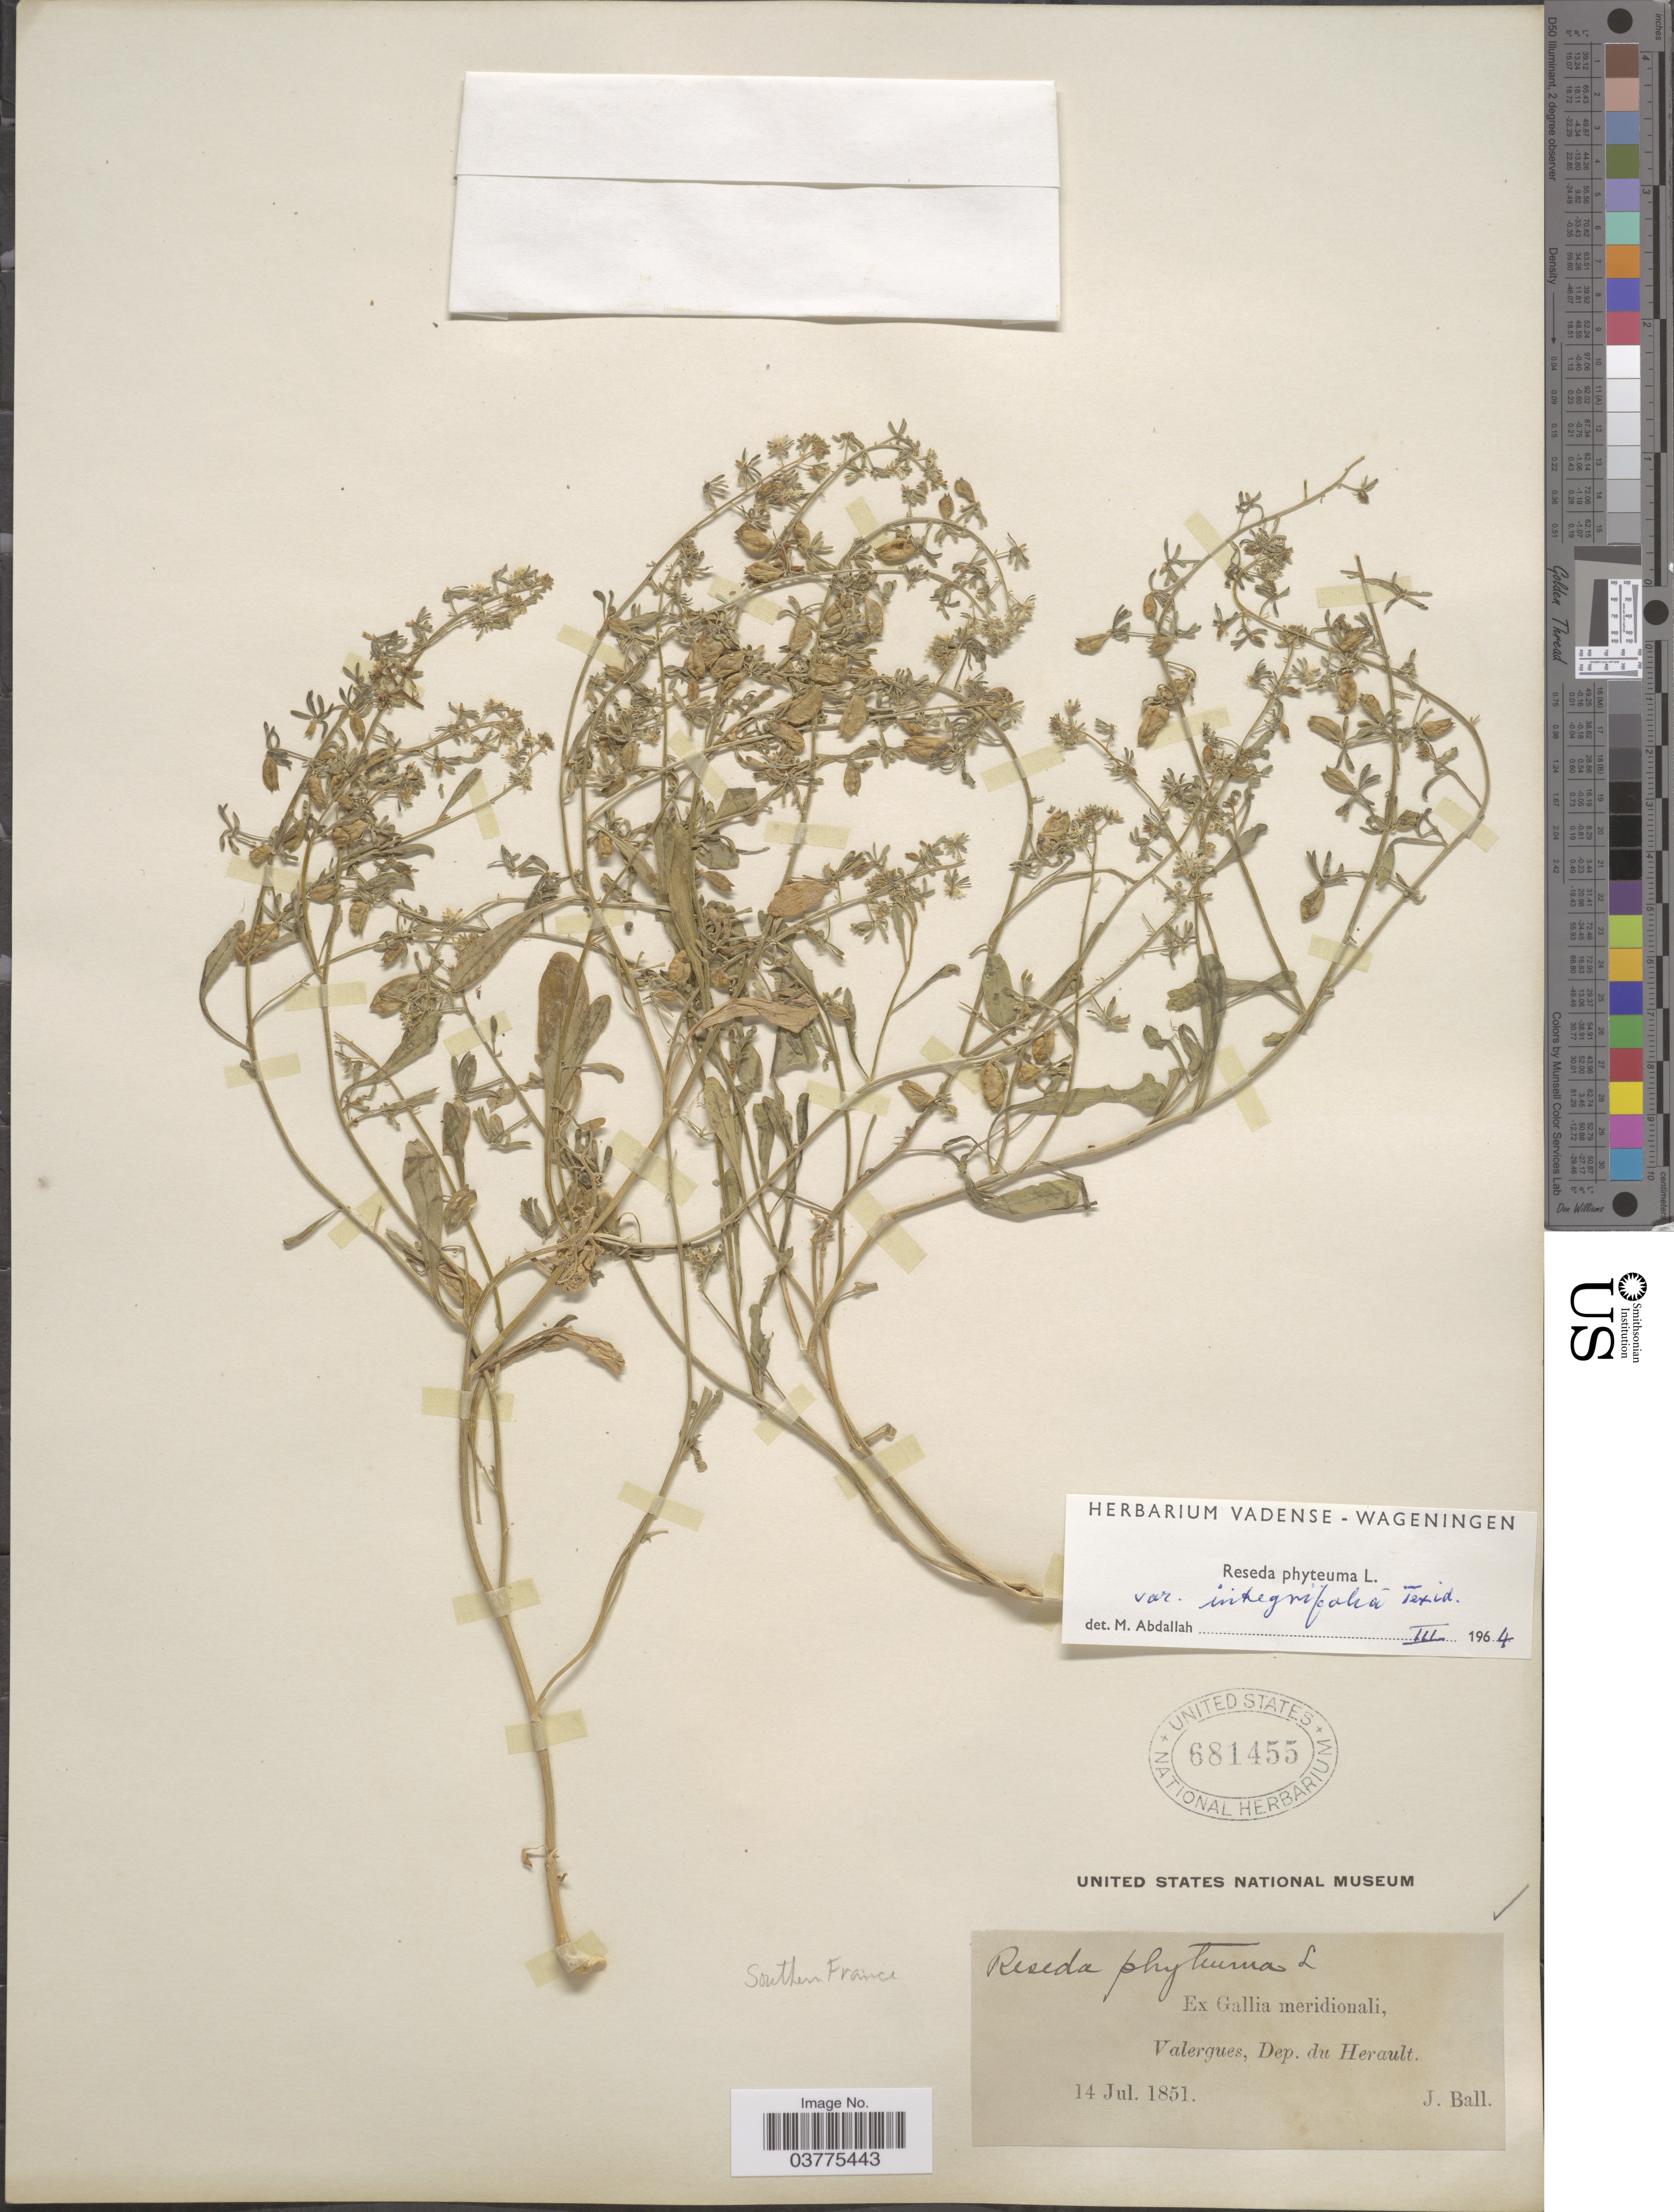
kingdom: Plantae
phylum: Tracheophyta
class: Magnoliopsida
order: Brassicales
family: Resedaceae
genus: Reseda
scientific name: Reseda phyteuma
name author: L.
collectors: J. Ball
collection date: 1851-07-14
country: France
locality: Ex Gallia meridionali, Valergues, Dep. du Herault. Southern France.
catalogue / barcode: US 681455